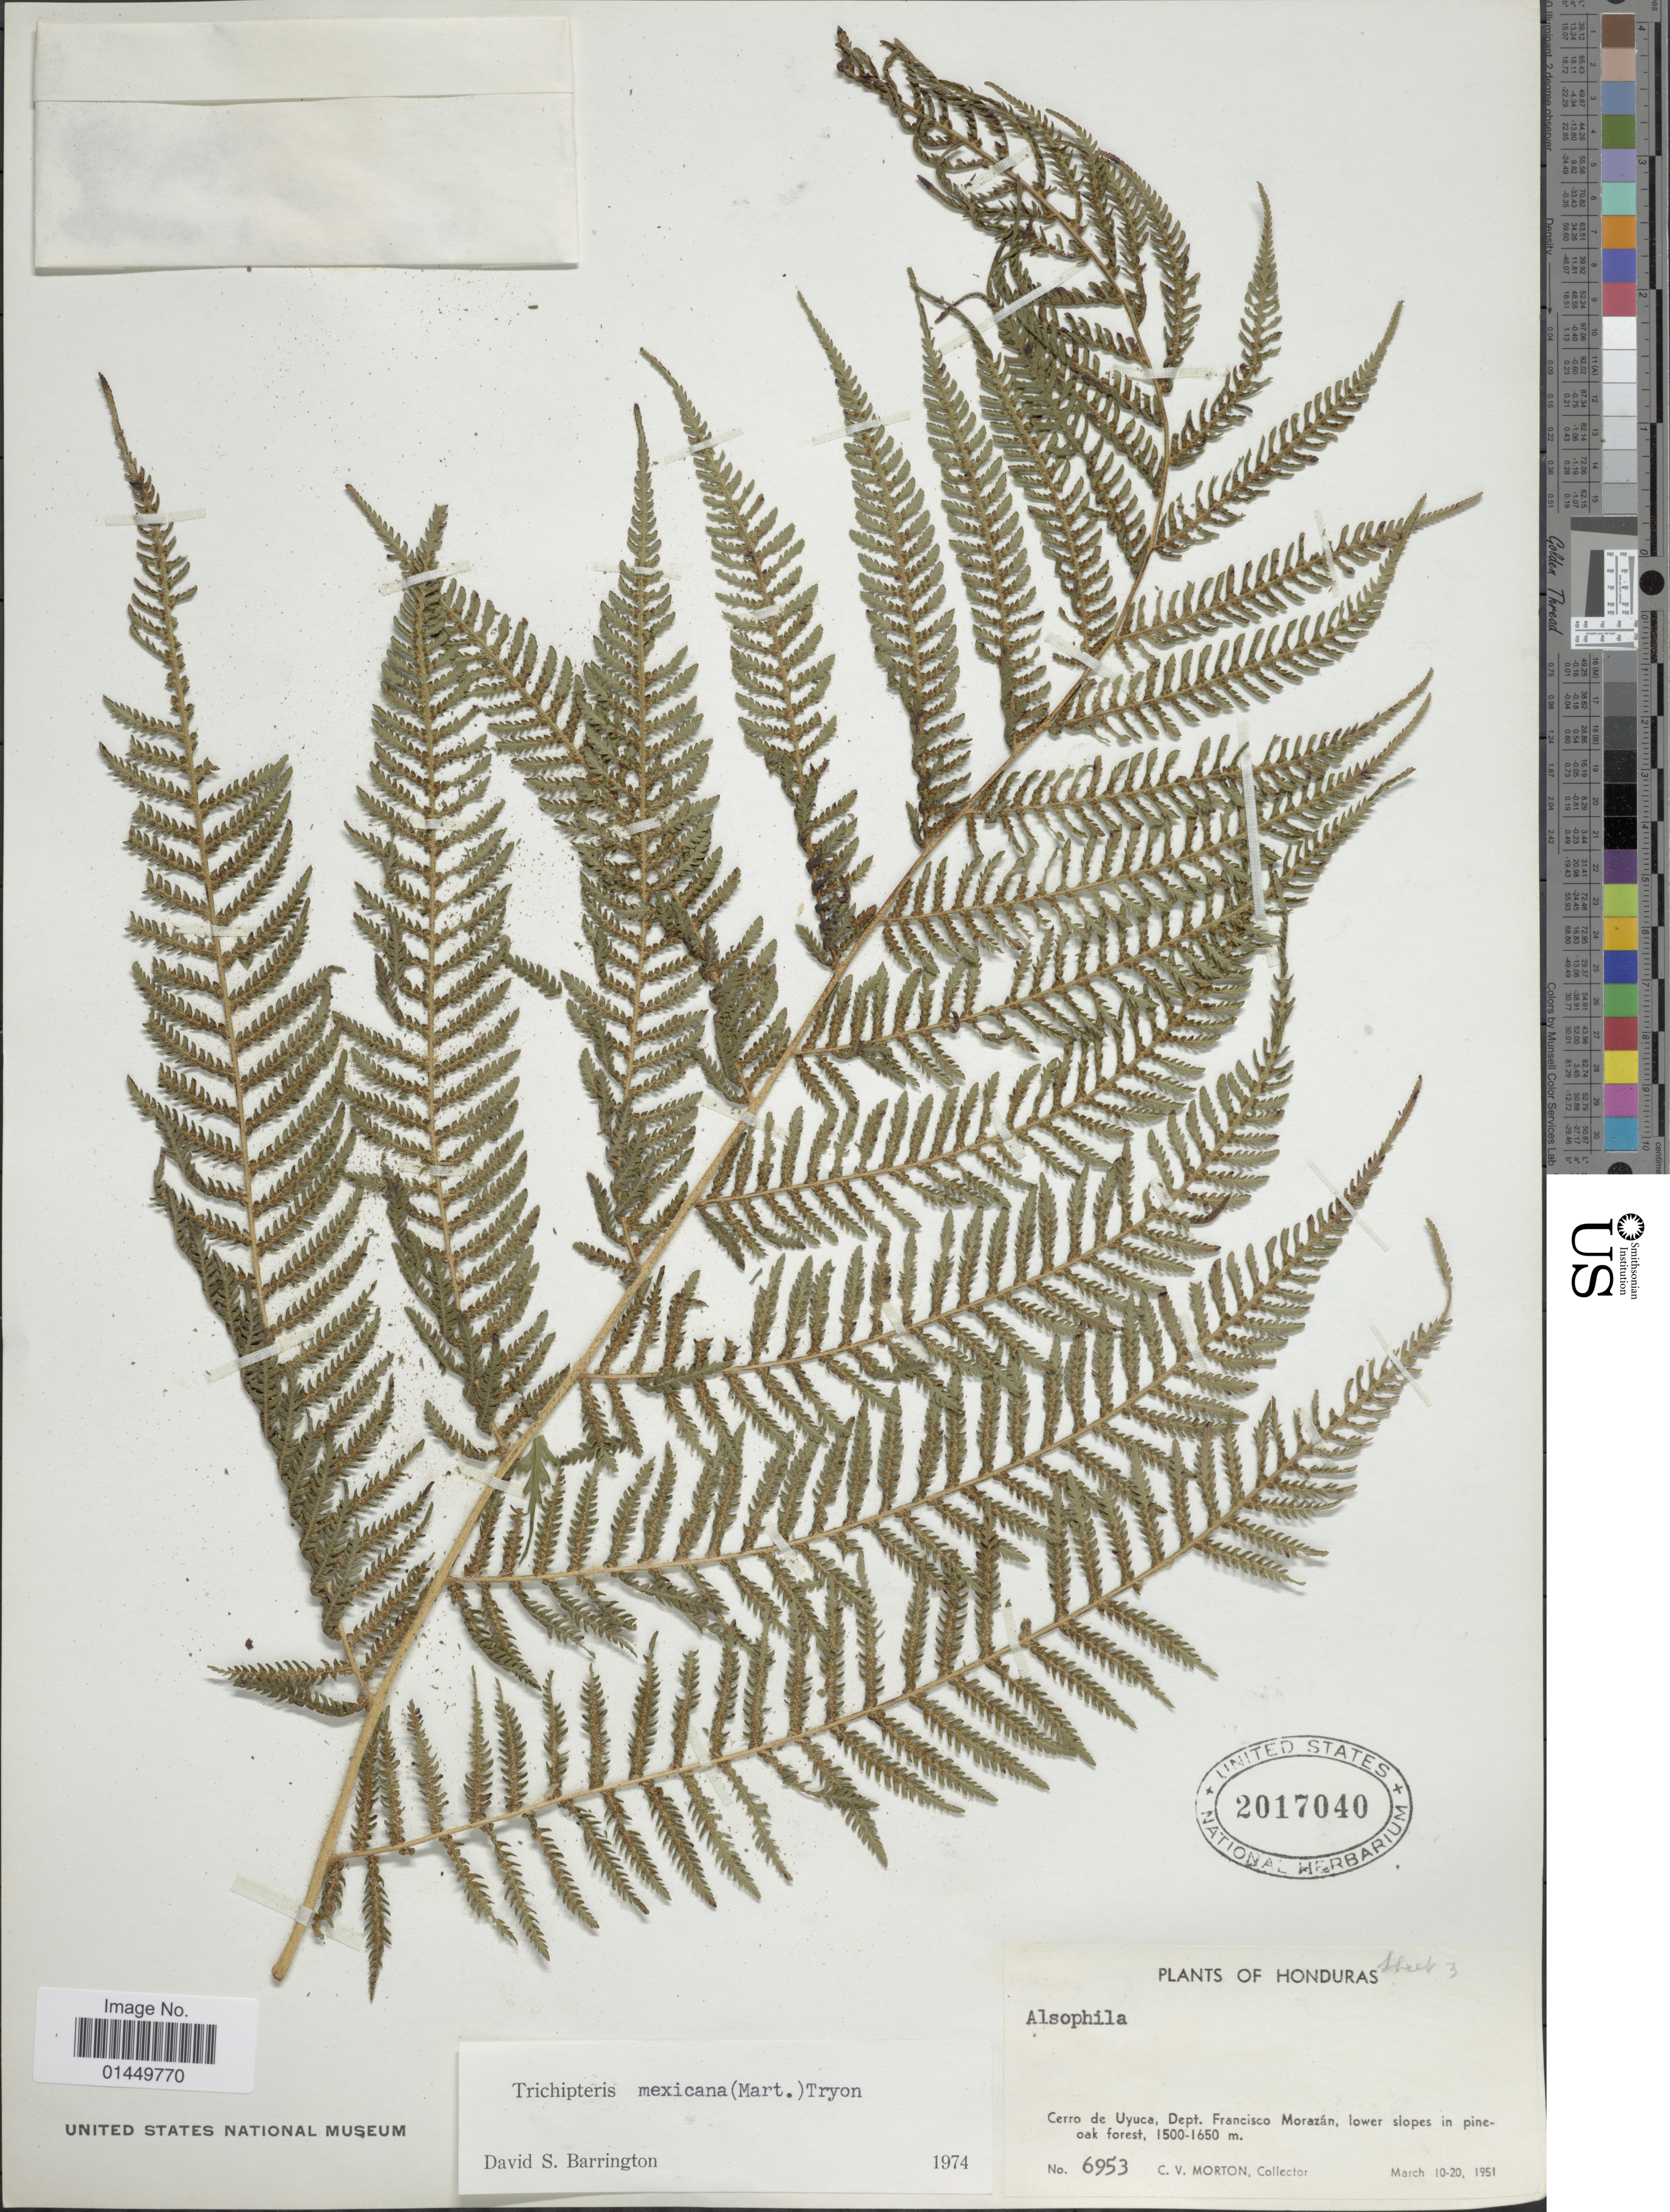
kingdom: Plantae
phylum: Tracheophyta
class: Polypodiopsida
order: Cyatheales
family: Cyatheaceae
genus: Cyathea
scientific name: Cyathea valdecrenata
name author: Domin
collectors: C. V. Morton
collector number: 6953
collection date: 1951-03-10/1951-03-20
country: Honduras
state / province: Fco. Morazán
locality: Cerro de Uyuca, Dept. Francisco Morazan, lower slopes in pine-oak forest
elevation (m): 1500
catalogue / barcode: US 2017040